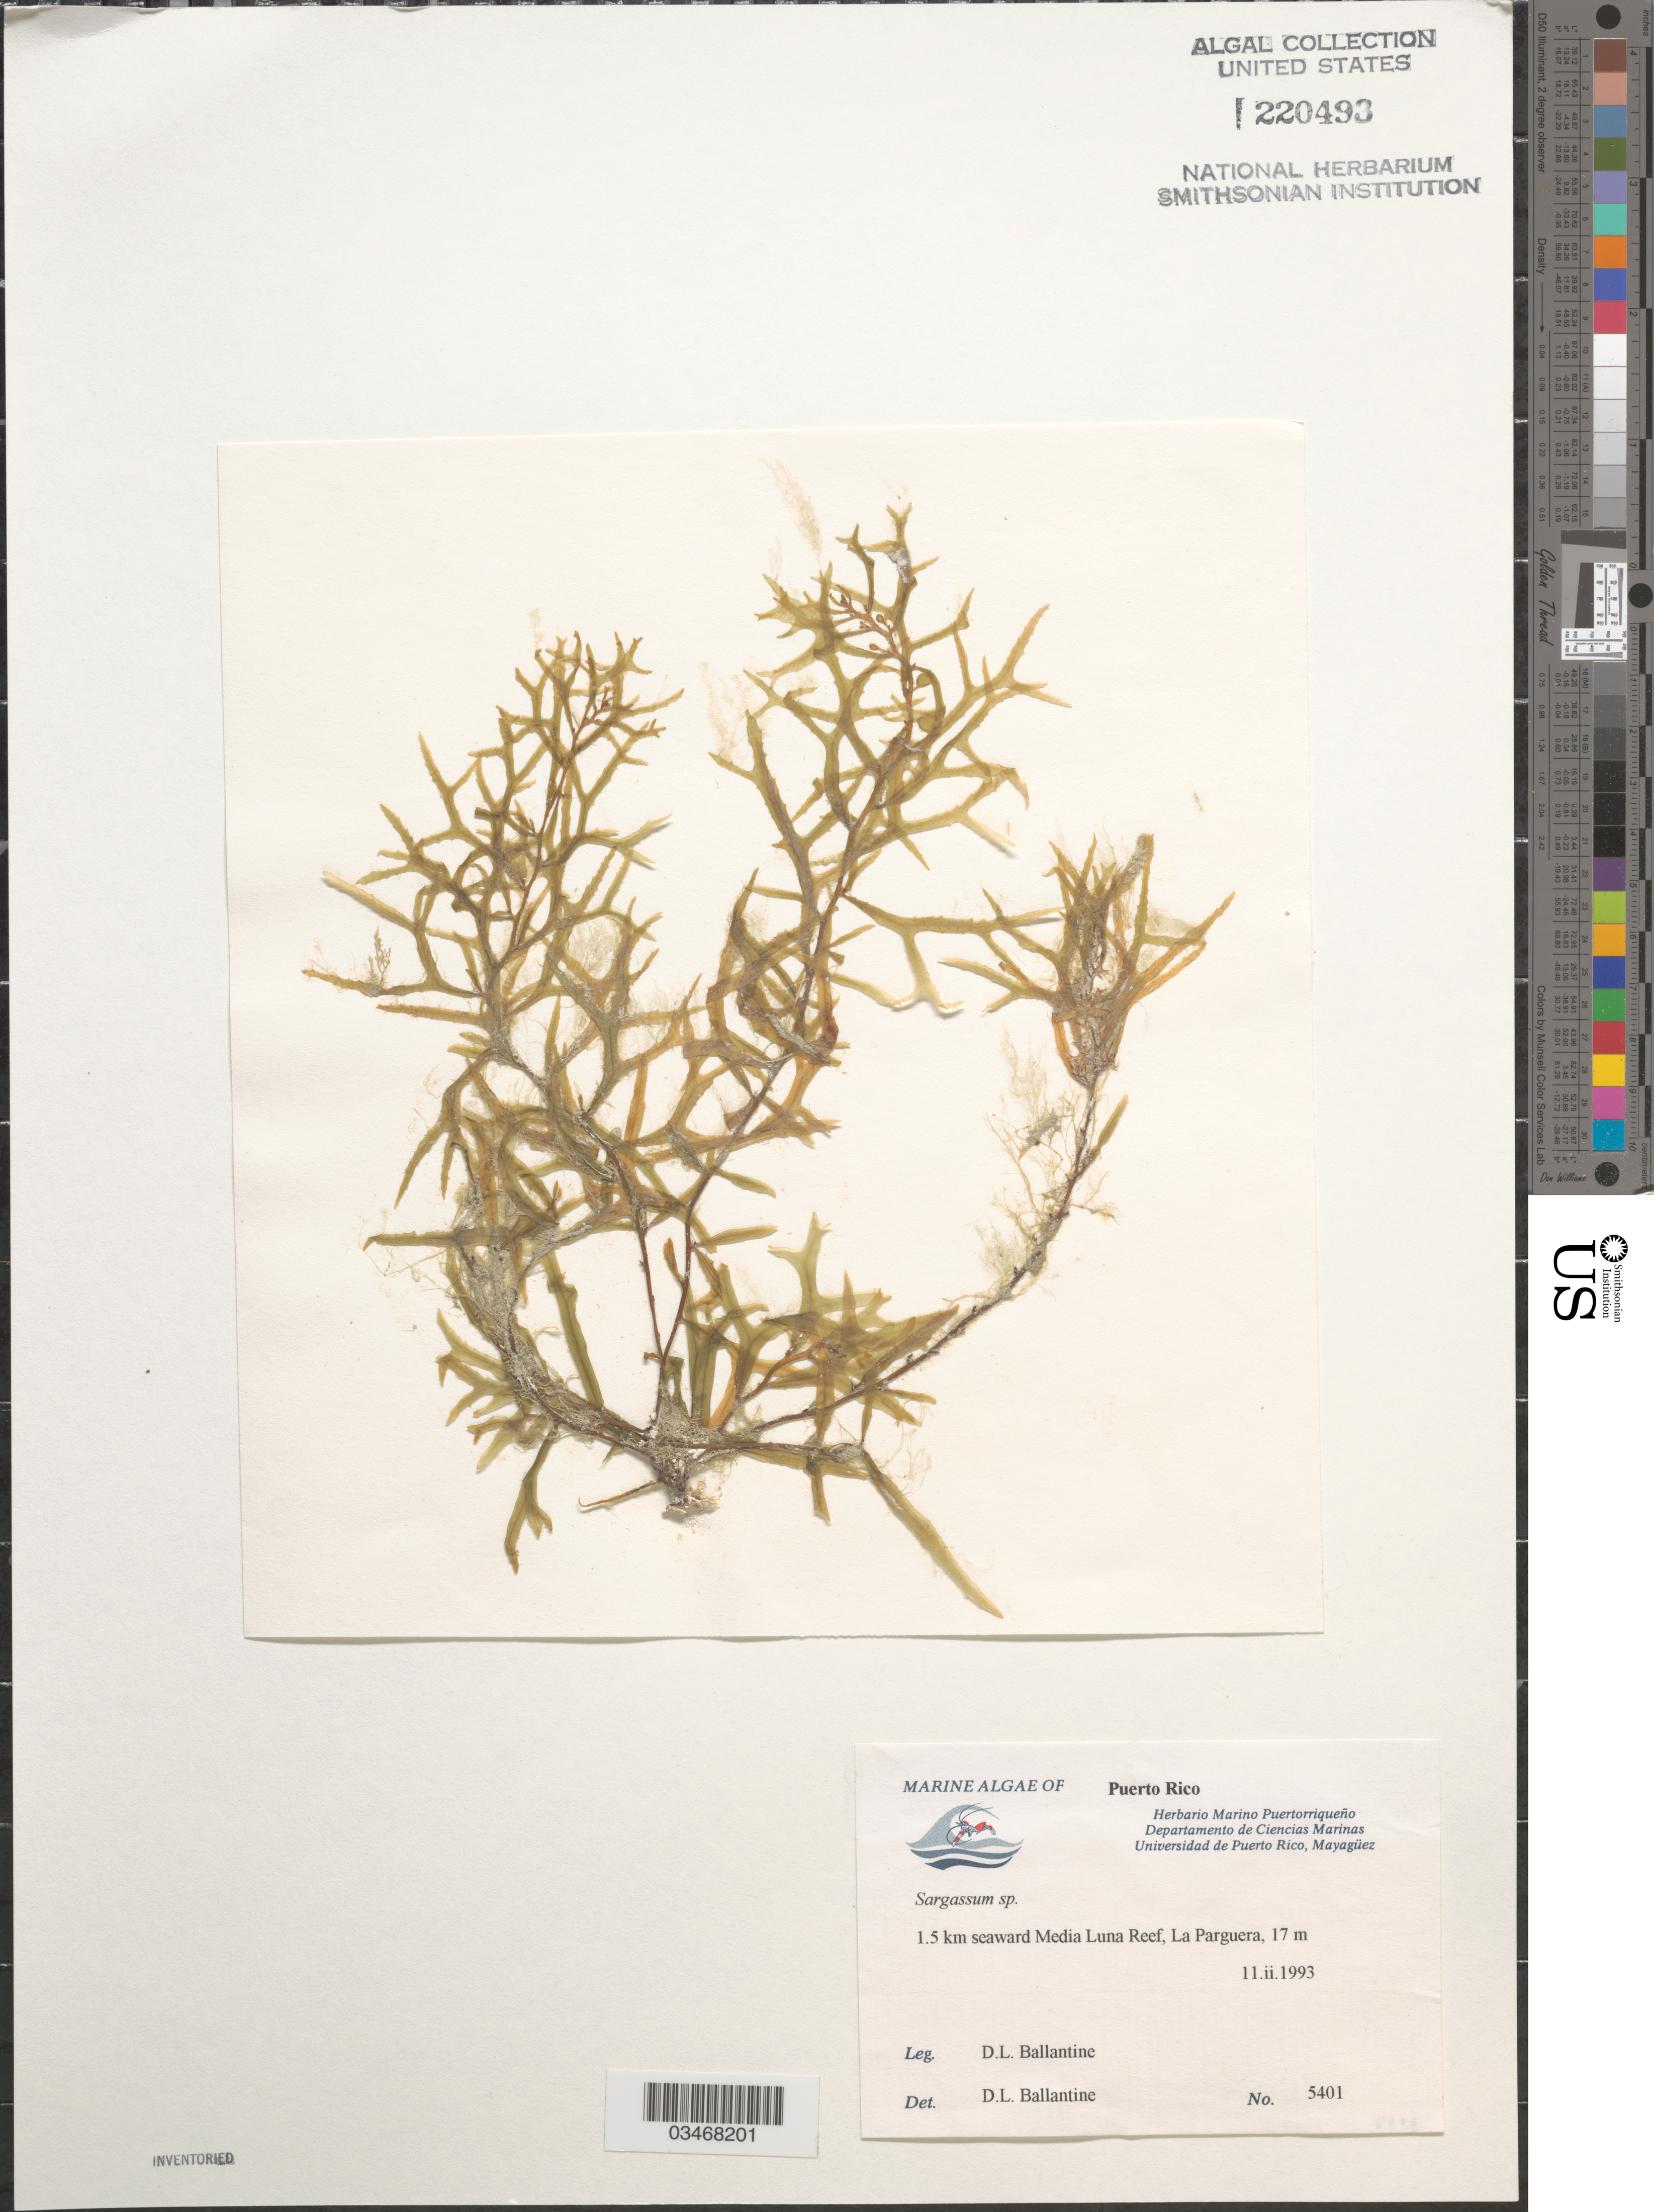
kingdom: Chromista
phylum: Ochrophyta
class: Phaeophyceae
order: Fucales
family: Sargassaceae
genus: Sargassum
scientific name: Sargassum sp.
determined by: Ballantine, D. L.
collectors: D.L. Ballantine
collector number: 5401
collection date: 1993-02-11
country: Puerto Rico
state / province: Lajas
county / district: La Parguera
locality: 1.5 km Media Luna Reef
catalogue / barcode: US 220493